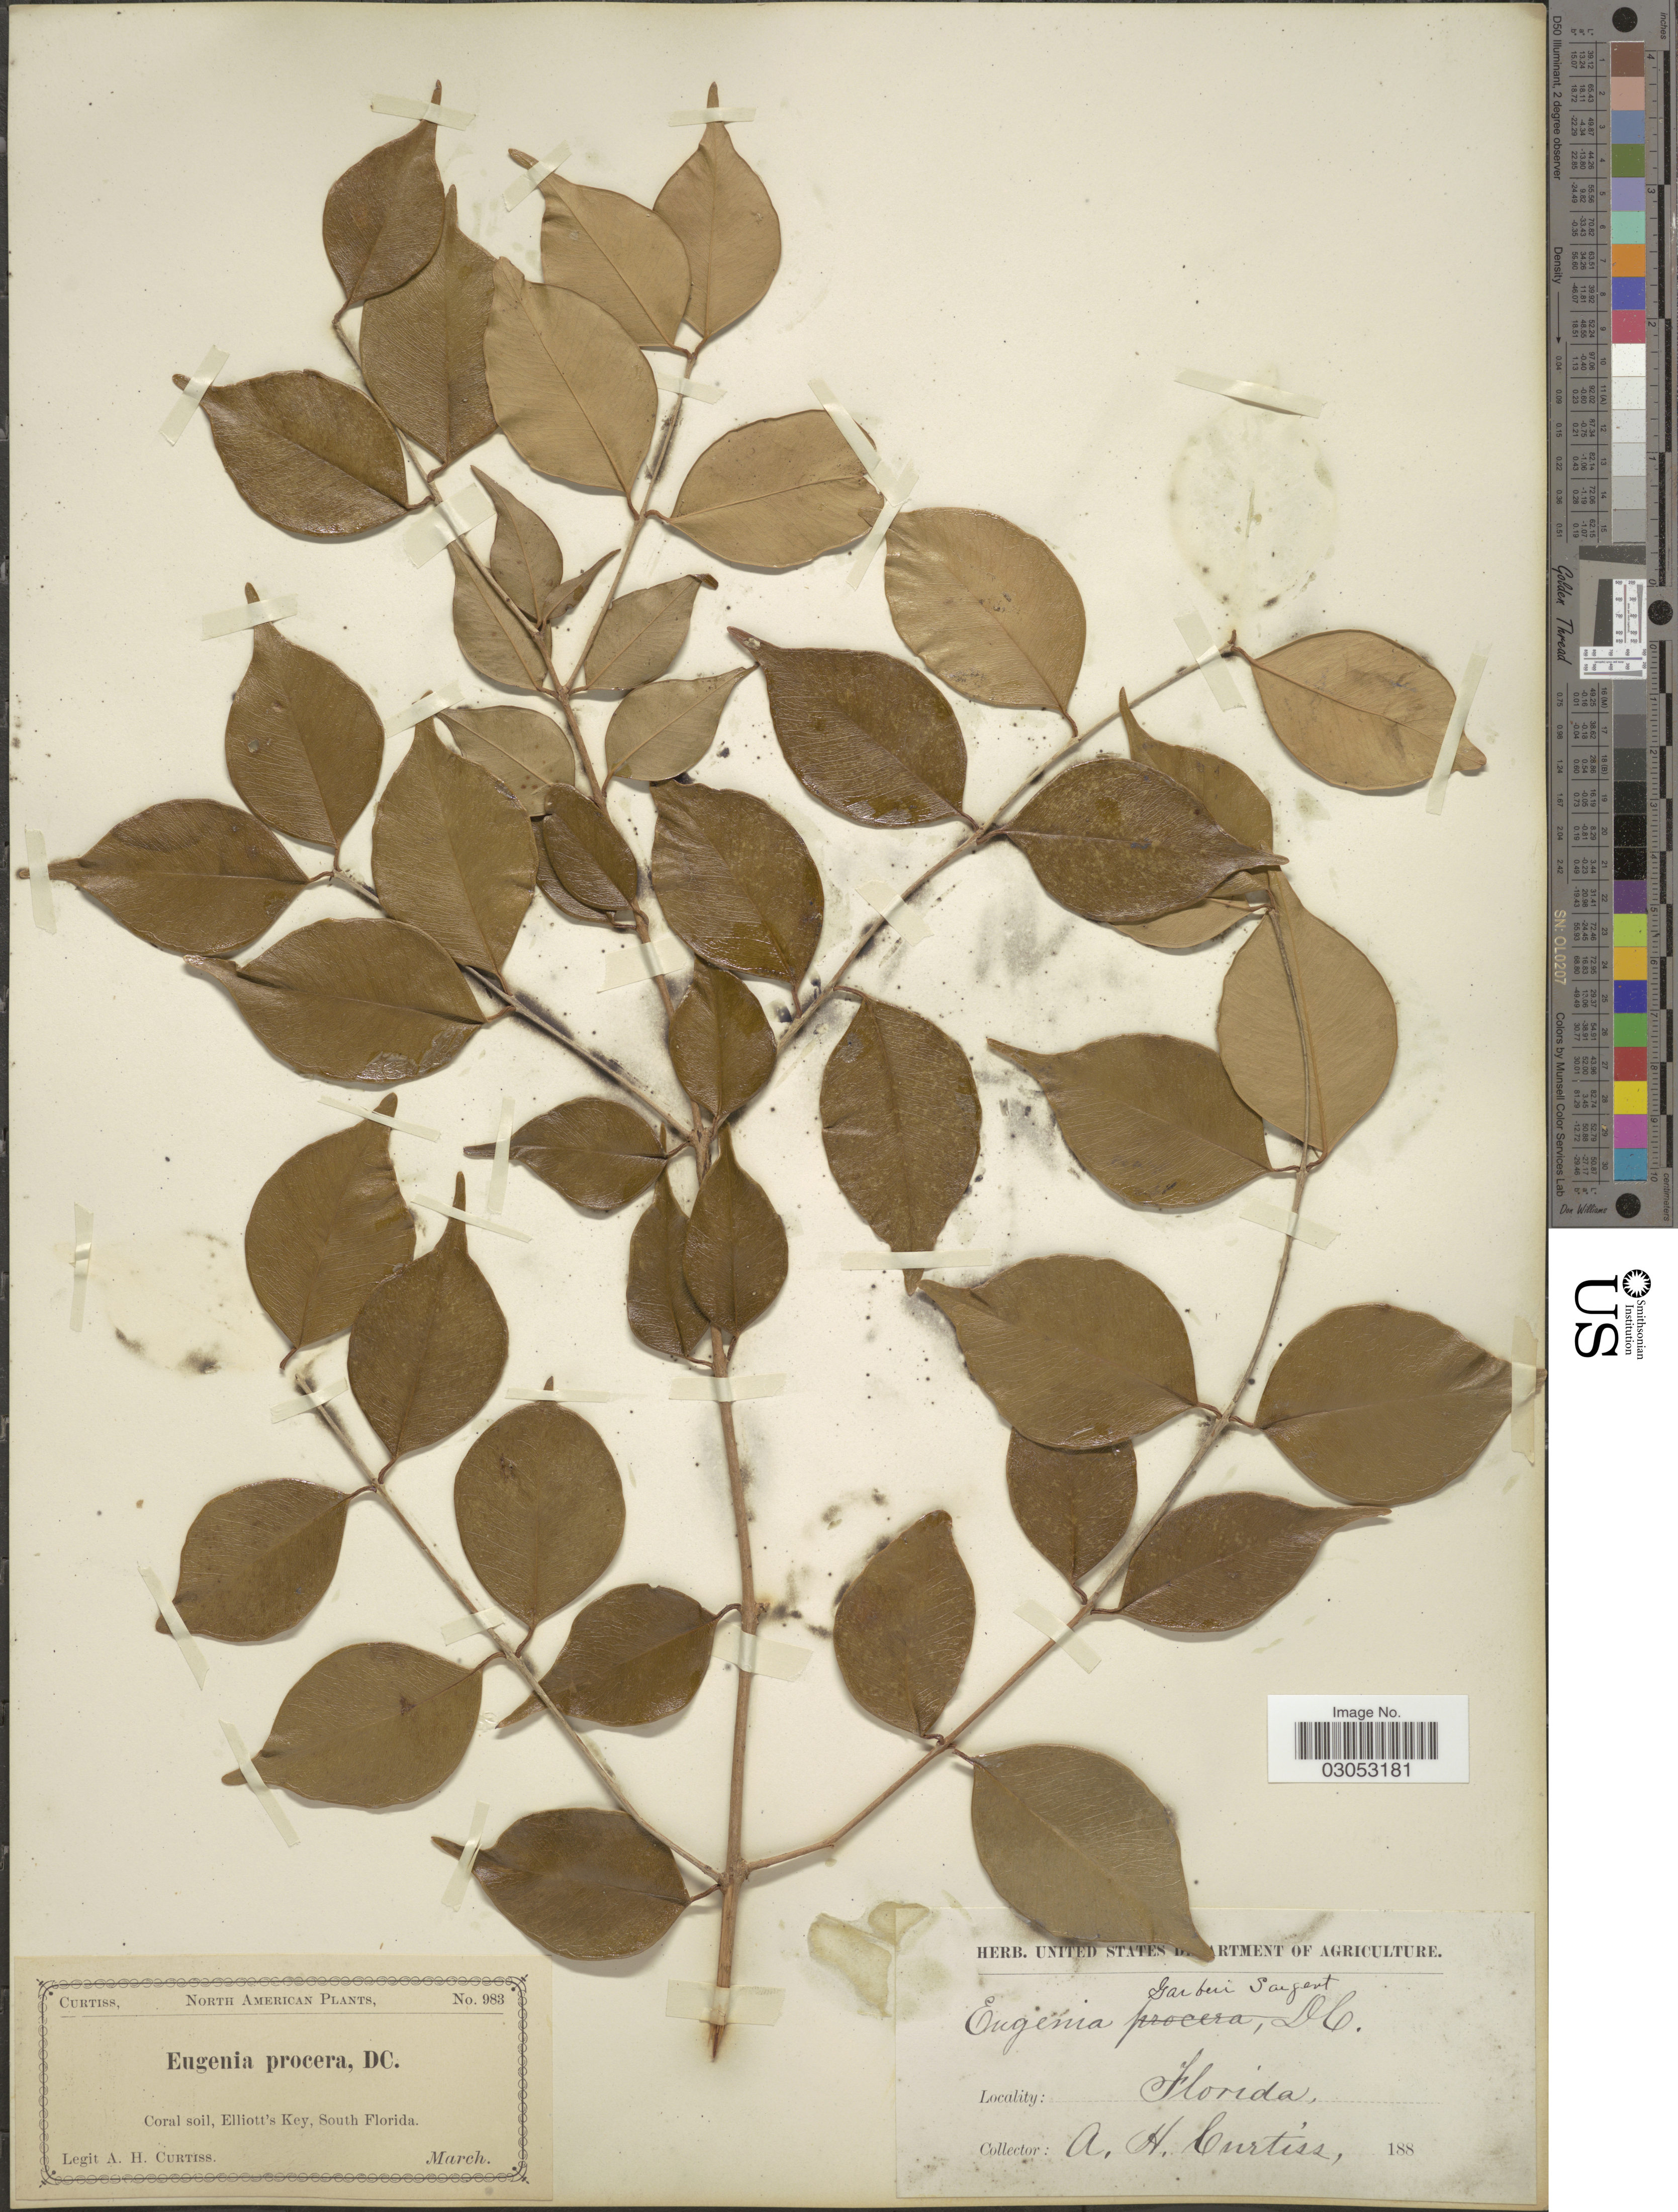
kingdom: Plantae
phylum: Tracheophyta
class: Magnoliopsida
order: Myrtales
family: Myrtaceae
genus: Eugenia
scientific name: Eugenia confusa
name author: DC.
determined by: Strong, Mark T., (BOT), Smithsonian Institution - National Museum of Natural History (UNITED STATES)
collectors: A. H. Curtiss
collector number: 983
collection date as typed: March 188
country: United States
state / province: Florida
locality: Elliott's Key, South Florida.